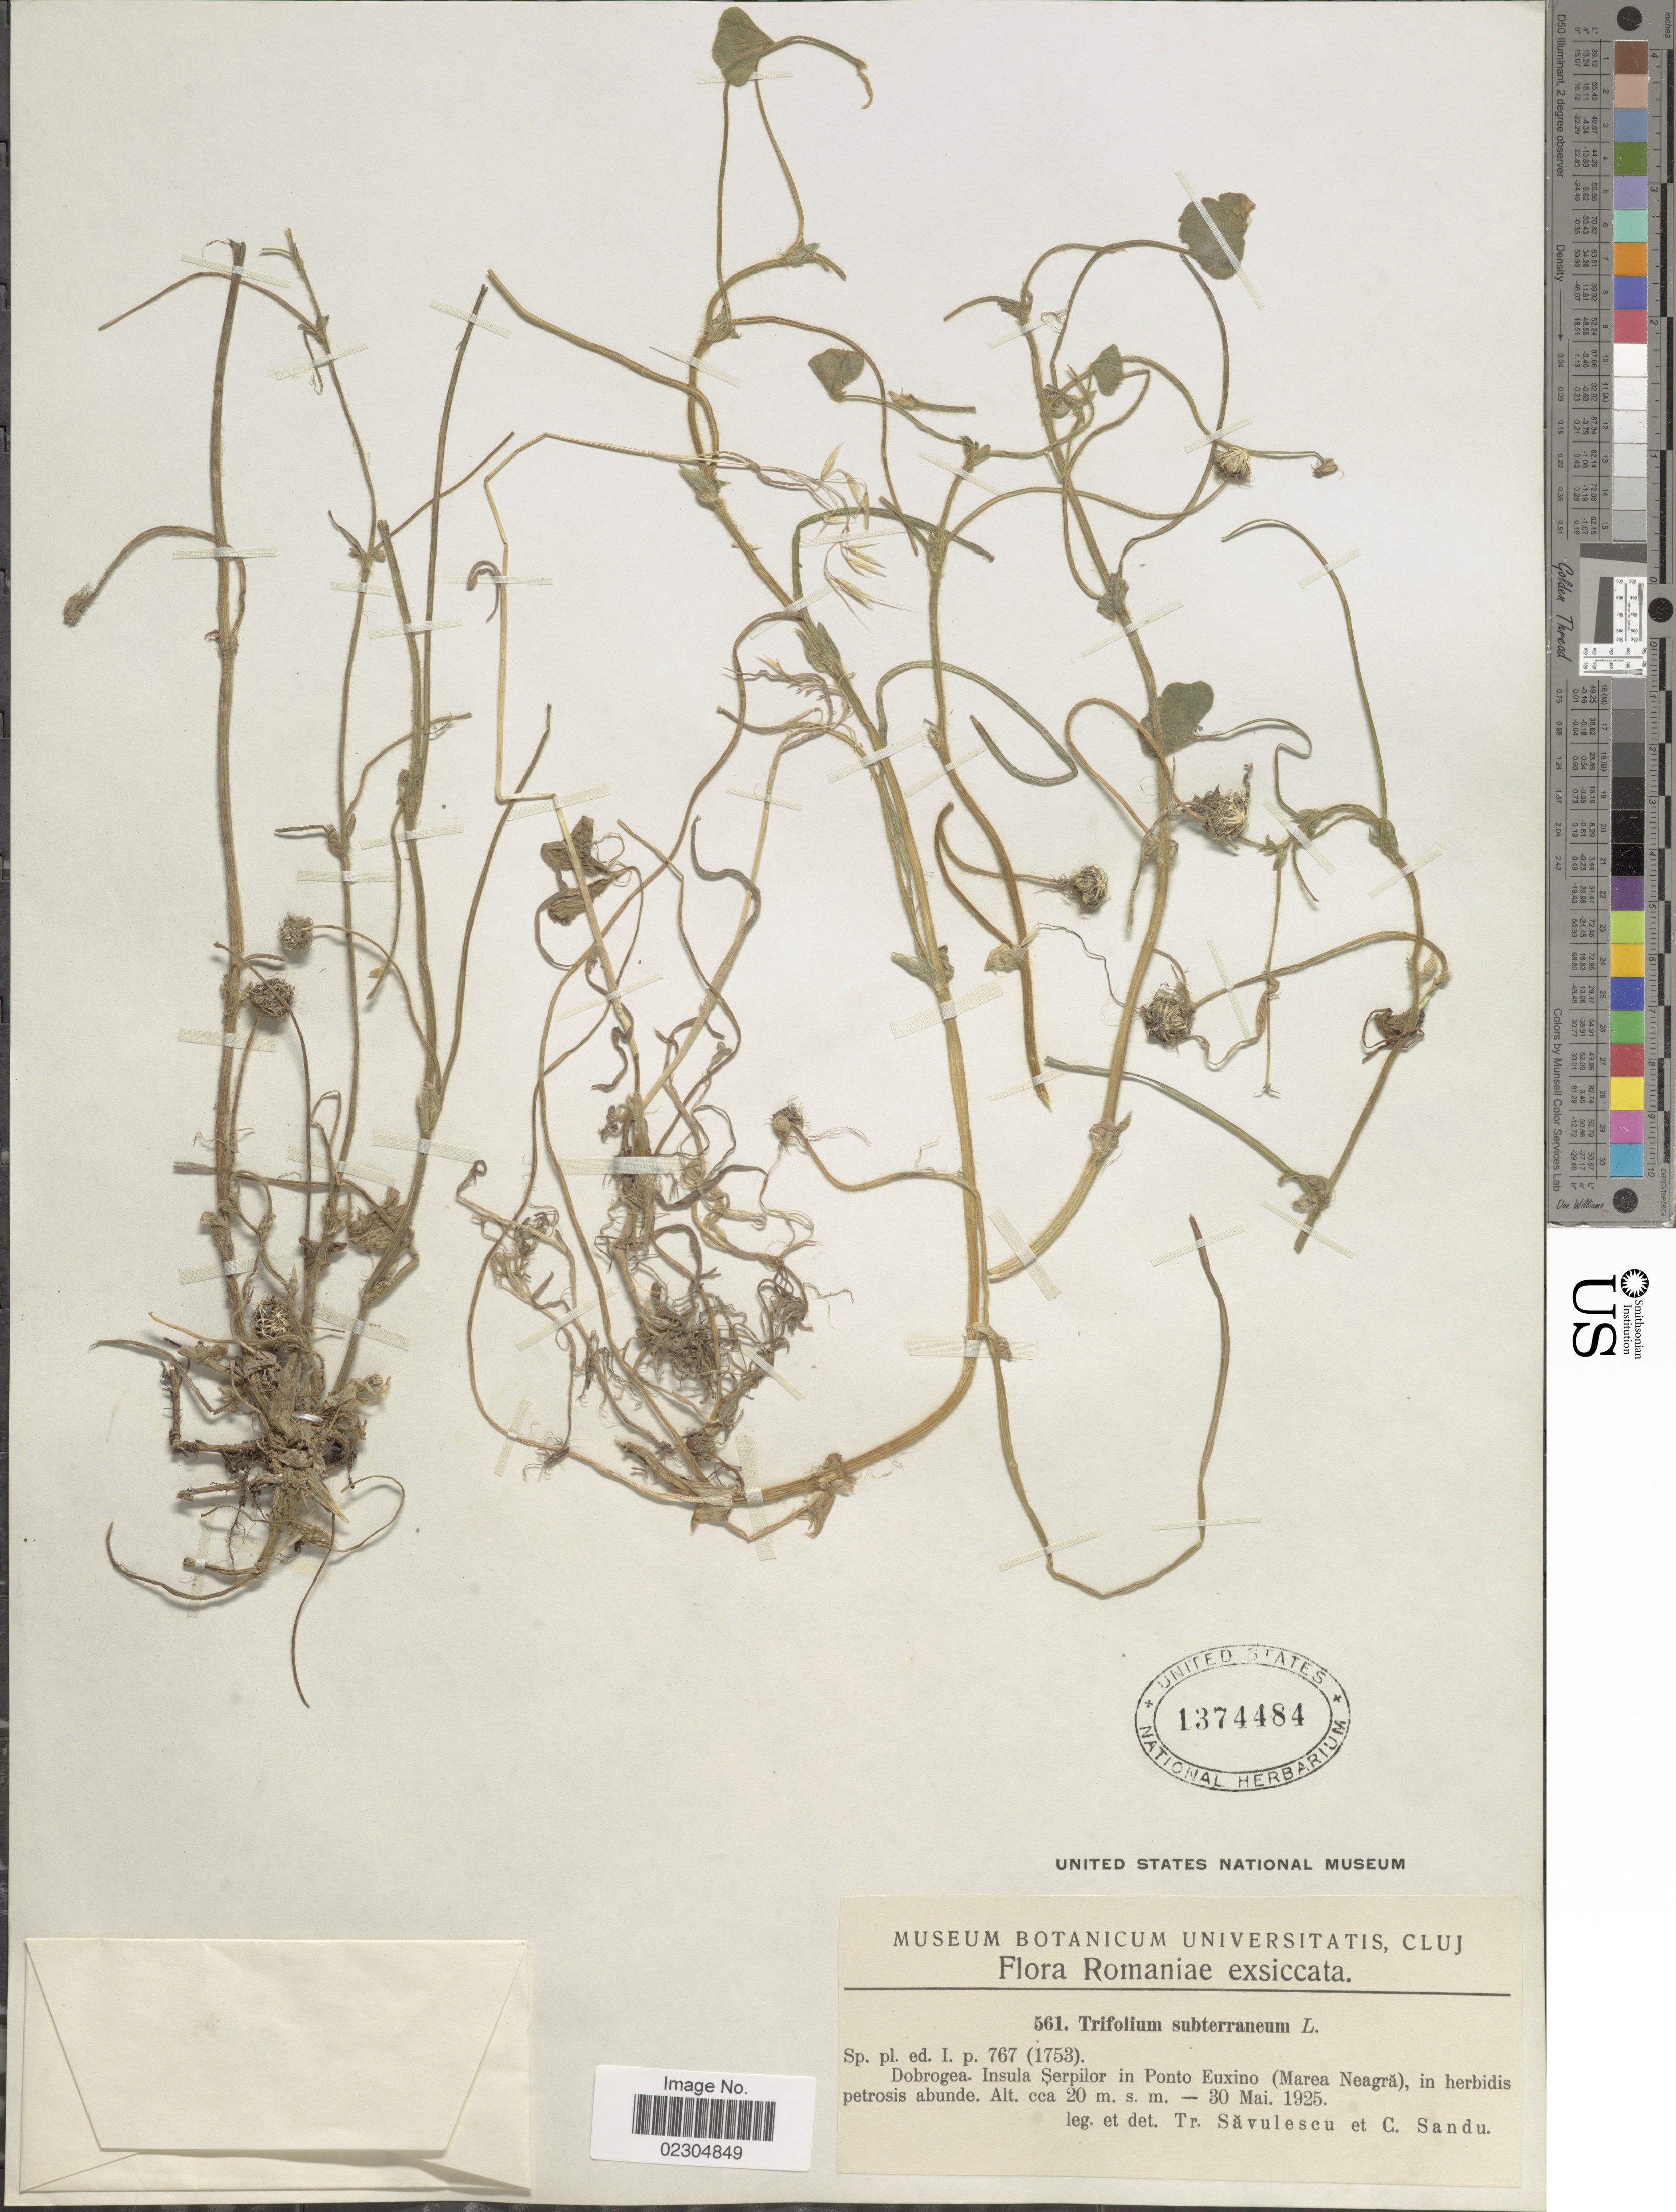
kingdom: Plantae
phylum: Tracheophyta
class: Magnoliopsida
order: Fabales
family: Fabaceae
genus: Trifolium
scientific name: Trifolium subterraneum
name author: L.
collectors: T. Savelescu & C. Sandu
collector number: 561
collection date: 1925-05-30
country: Romania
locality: Dobrogea. Insula Serpilor in Ponto Euxino (Marea Neagra)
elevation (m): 20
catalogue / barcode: US 1374484